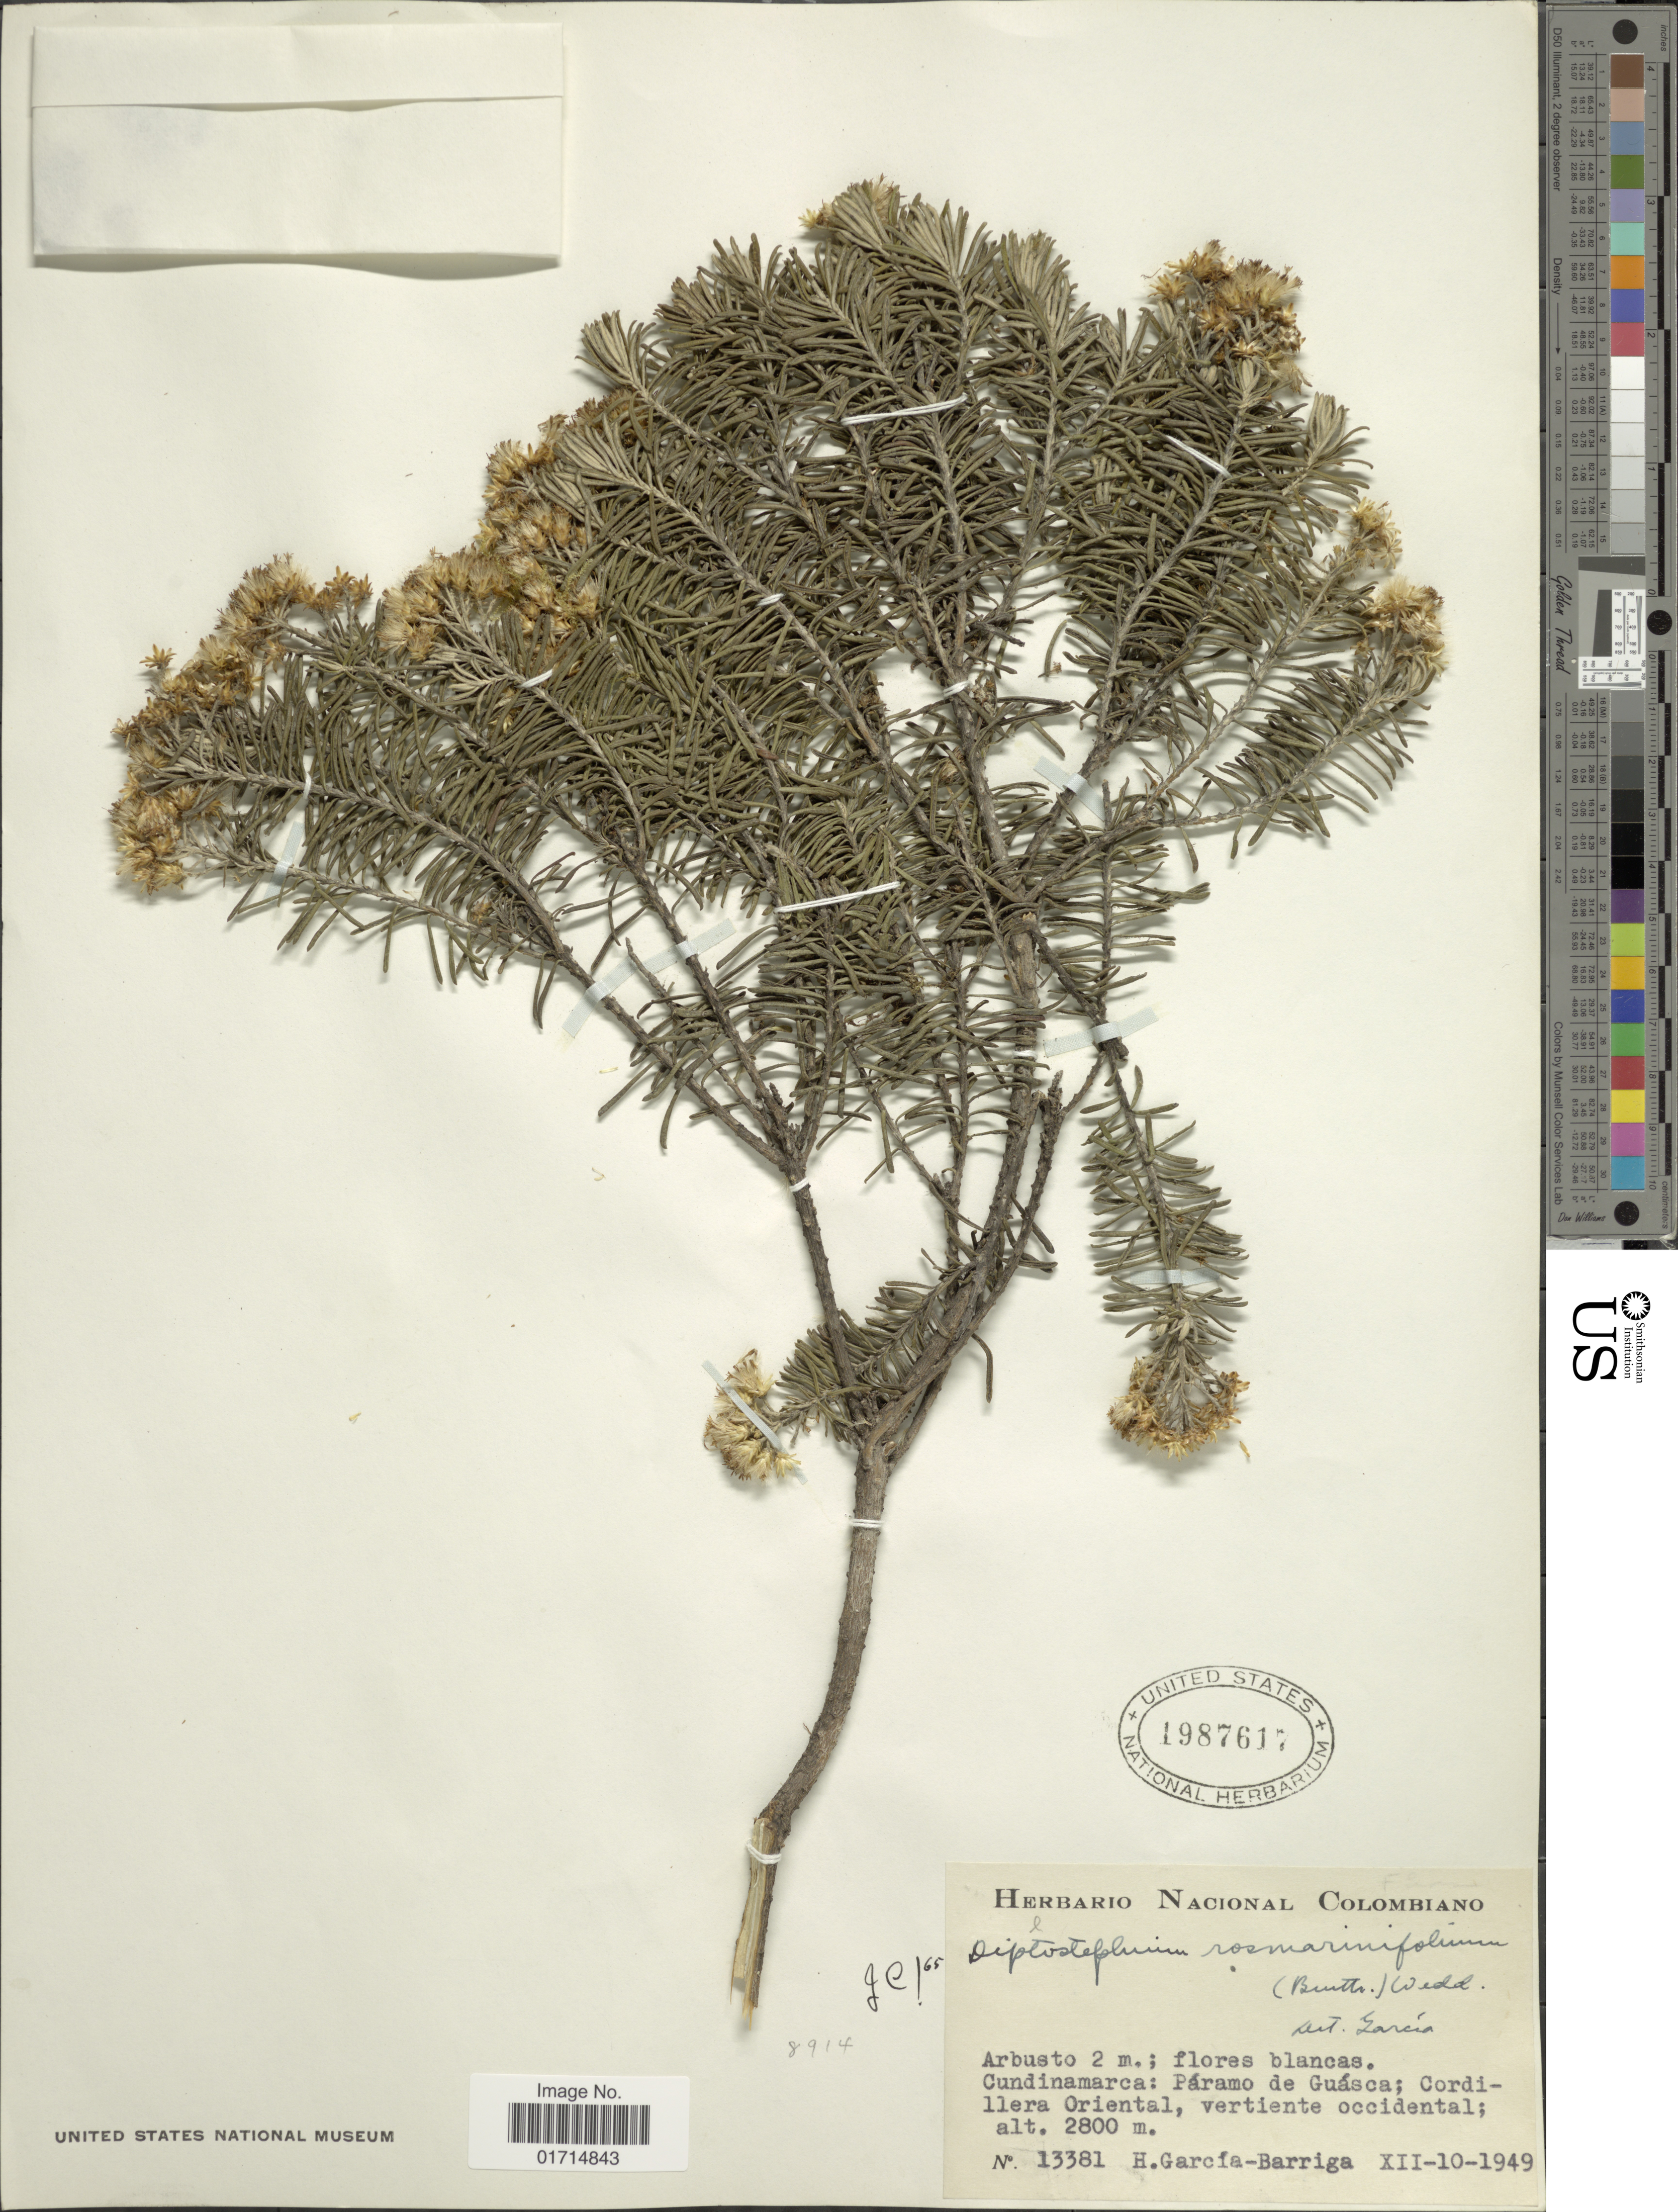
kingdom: Plantae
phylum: Tracheophyta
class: Magnoliopsida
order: Asterales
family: Asteraceae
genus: Diplostephium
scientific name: Diplostephium rosmarinifolium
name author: (Benth.) Wedd.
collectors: H. García Barriga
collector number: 13381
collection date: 1949-12-10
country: Colombia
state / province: Cundinamarca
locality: Colombiano. Cundinamarca: Paramo de Guasca; Cordillera Oriental, vertiente occidental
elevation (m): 2800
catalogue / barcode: US 1987617